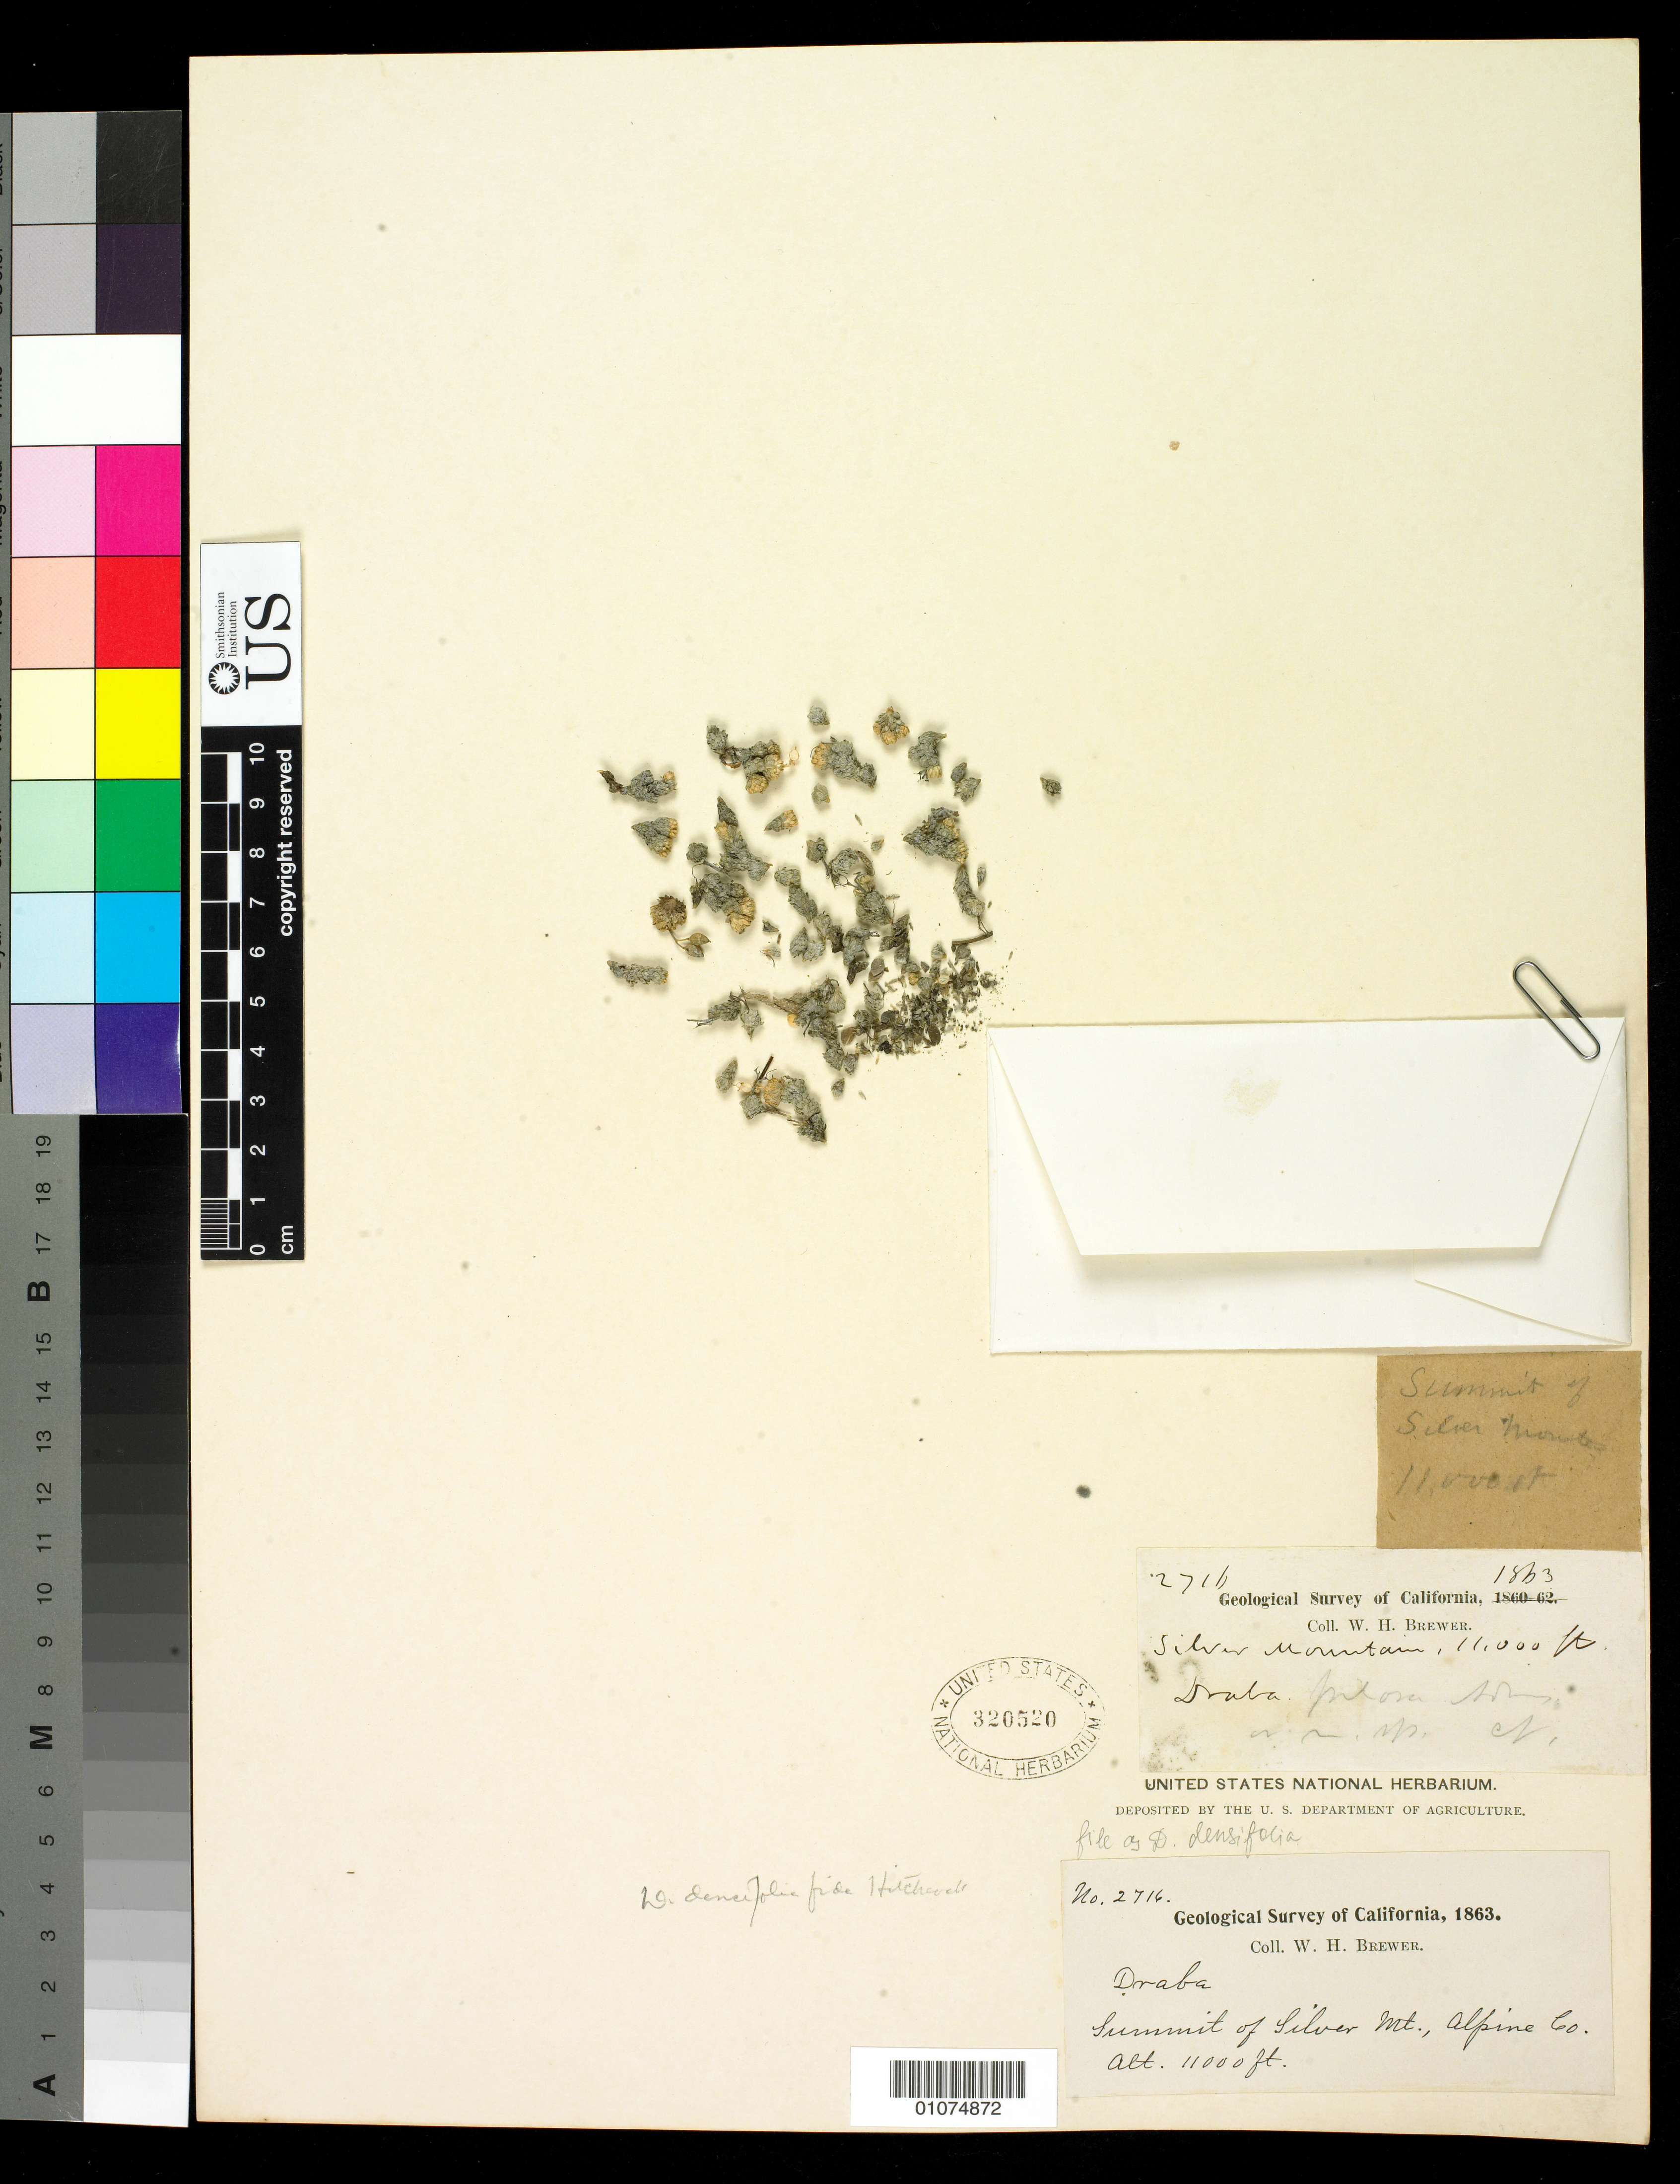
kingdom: Plantae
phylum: Tracheophyta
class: Magnoliopsida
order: Brassicales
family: Brassicaceae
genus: Draba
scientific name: Draba densifolia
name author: Nutt.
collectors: W. H. Brewer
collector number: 2716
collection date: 1863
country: United States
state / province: California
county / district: Alpine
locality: Summit of Silver Mt.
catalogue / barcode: US 320520